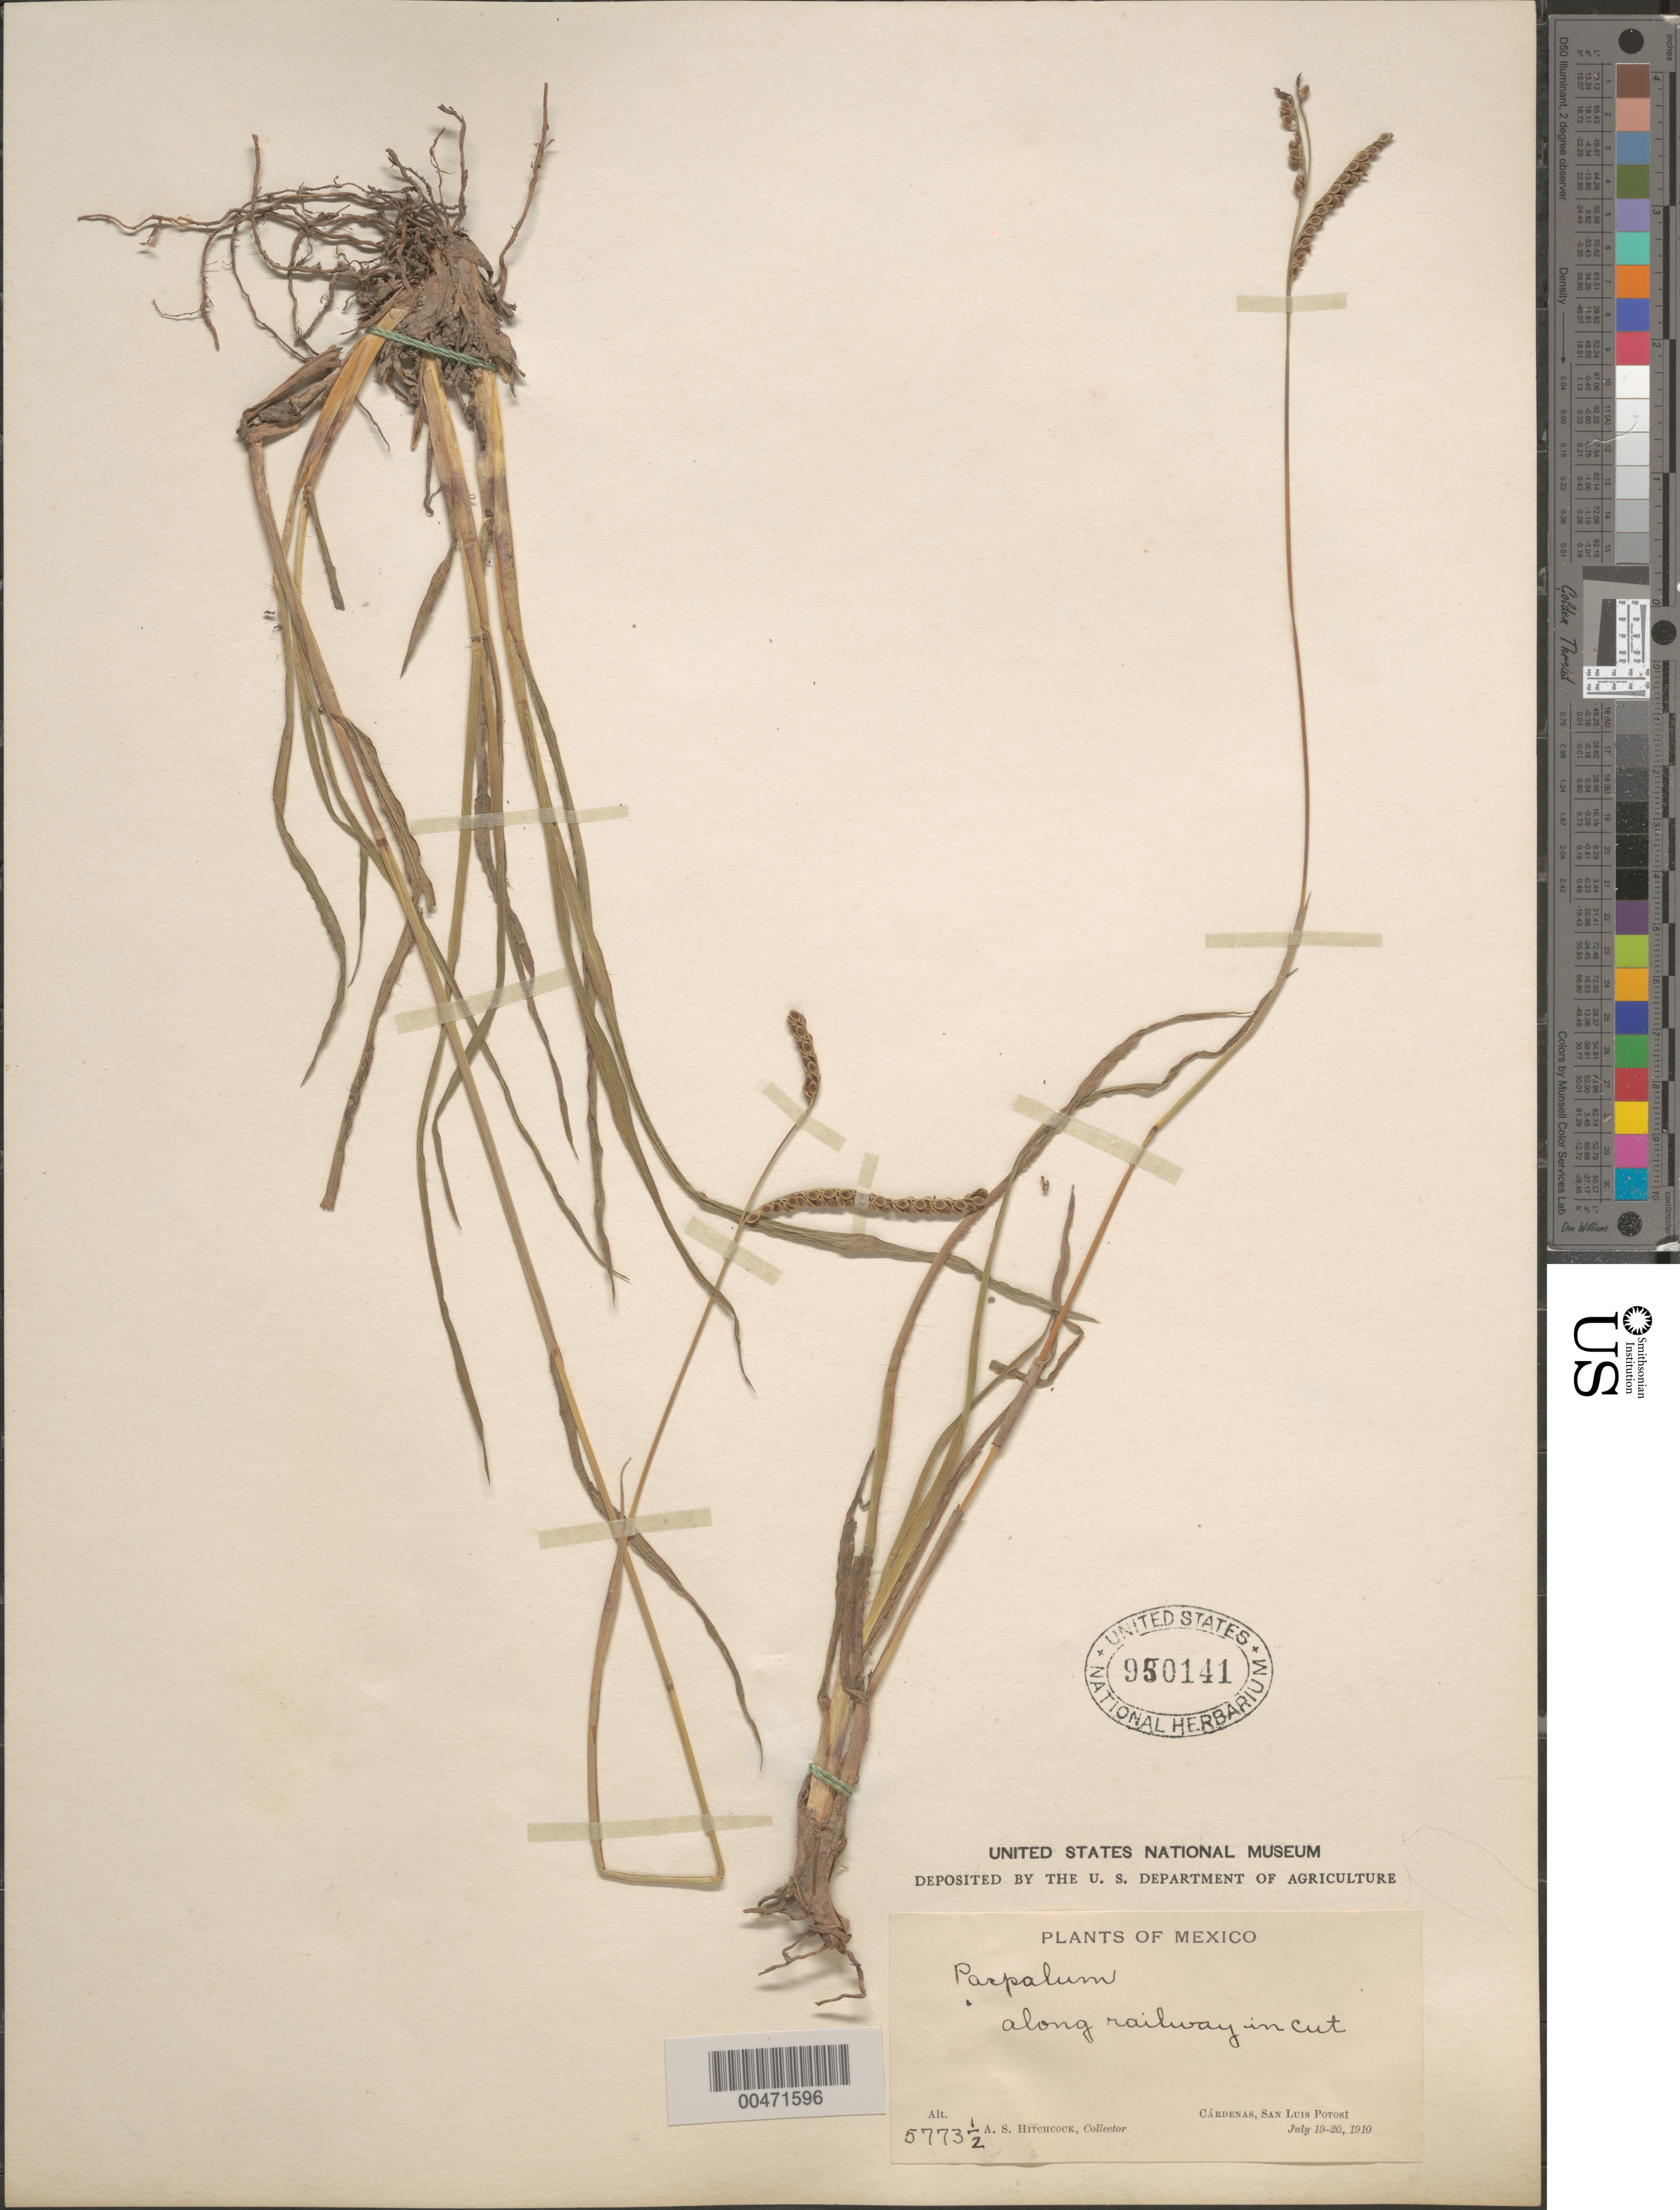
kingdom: Plantae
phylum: Tracheophyta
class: Liliopsida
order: Poales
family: Poaceae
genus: Paspalum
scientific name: Paspalum plicatulum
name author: Michx.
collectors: A. S. Hitchcock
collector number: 5773.5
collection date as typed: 19 Jul 1910 to 20 Jul 1910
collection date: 1910-07-19/1910-07-20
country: Mexico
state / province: San Luis Potosi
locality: C rdenas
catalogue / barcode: US 950141